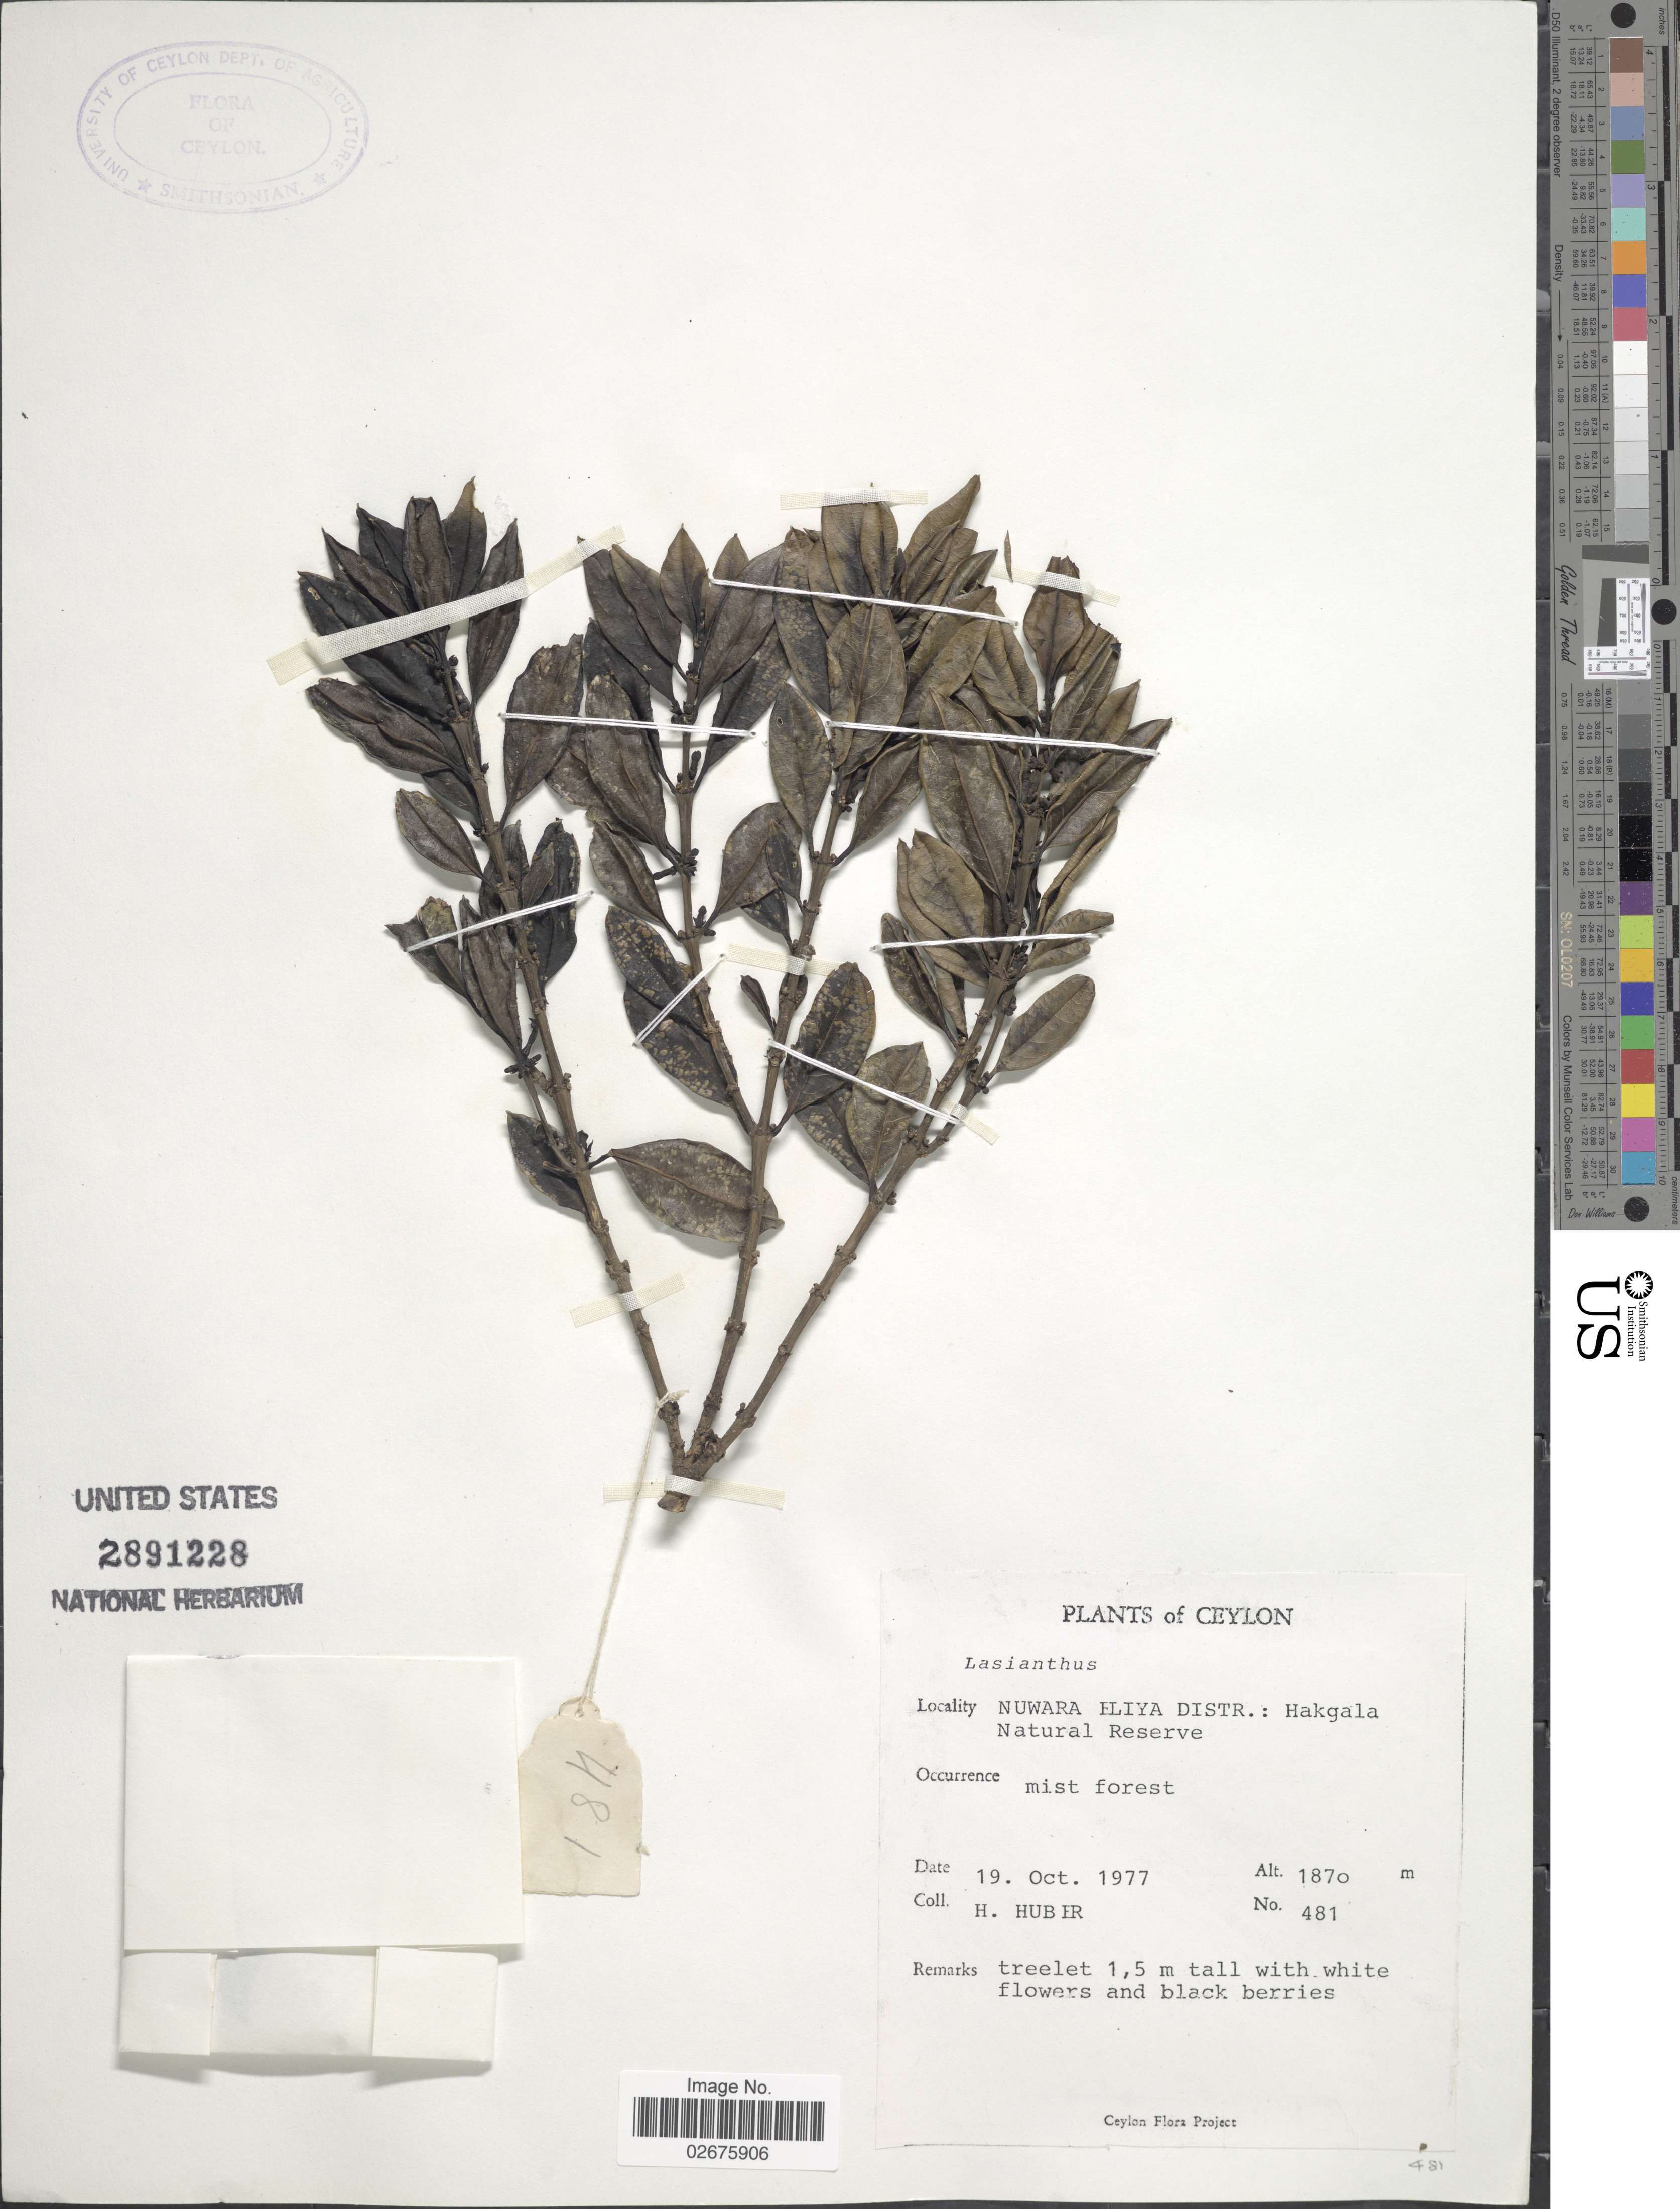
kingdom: Plantae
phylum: Tracheophyta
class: Magnoliopsida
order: Gentianales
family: Rubiaceae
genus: Lasianthus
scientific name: Lasianthus sp.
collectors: H. Huber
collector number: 481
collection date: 1977-10-19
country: Sri Lanka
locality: Ceylon, Nuwara Eliya Distr: Hakgala Natural Reserve, mist forest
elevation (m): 1870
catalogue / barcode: US 2891228